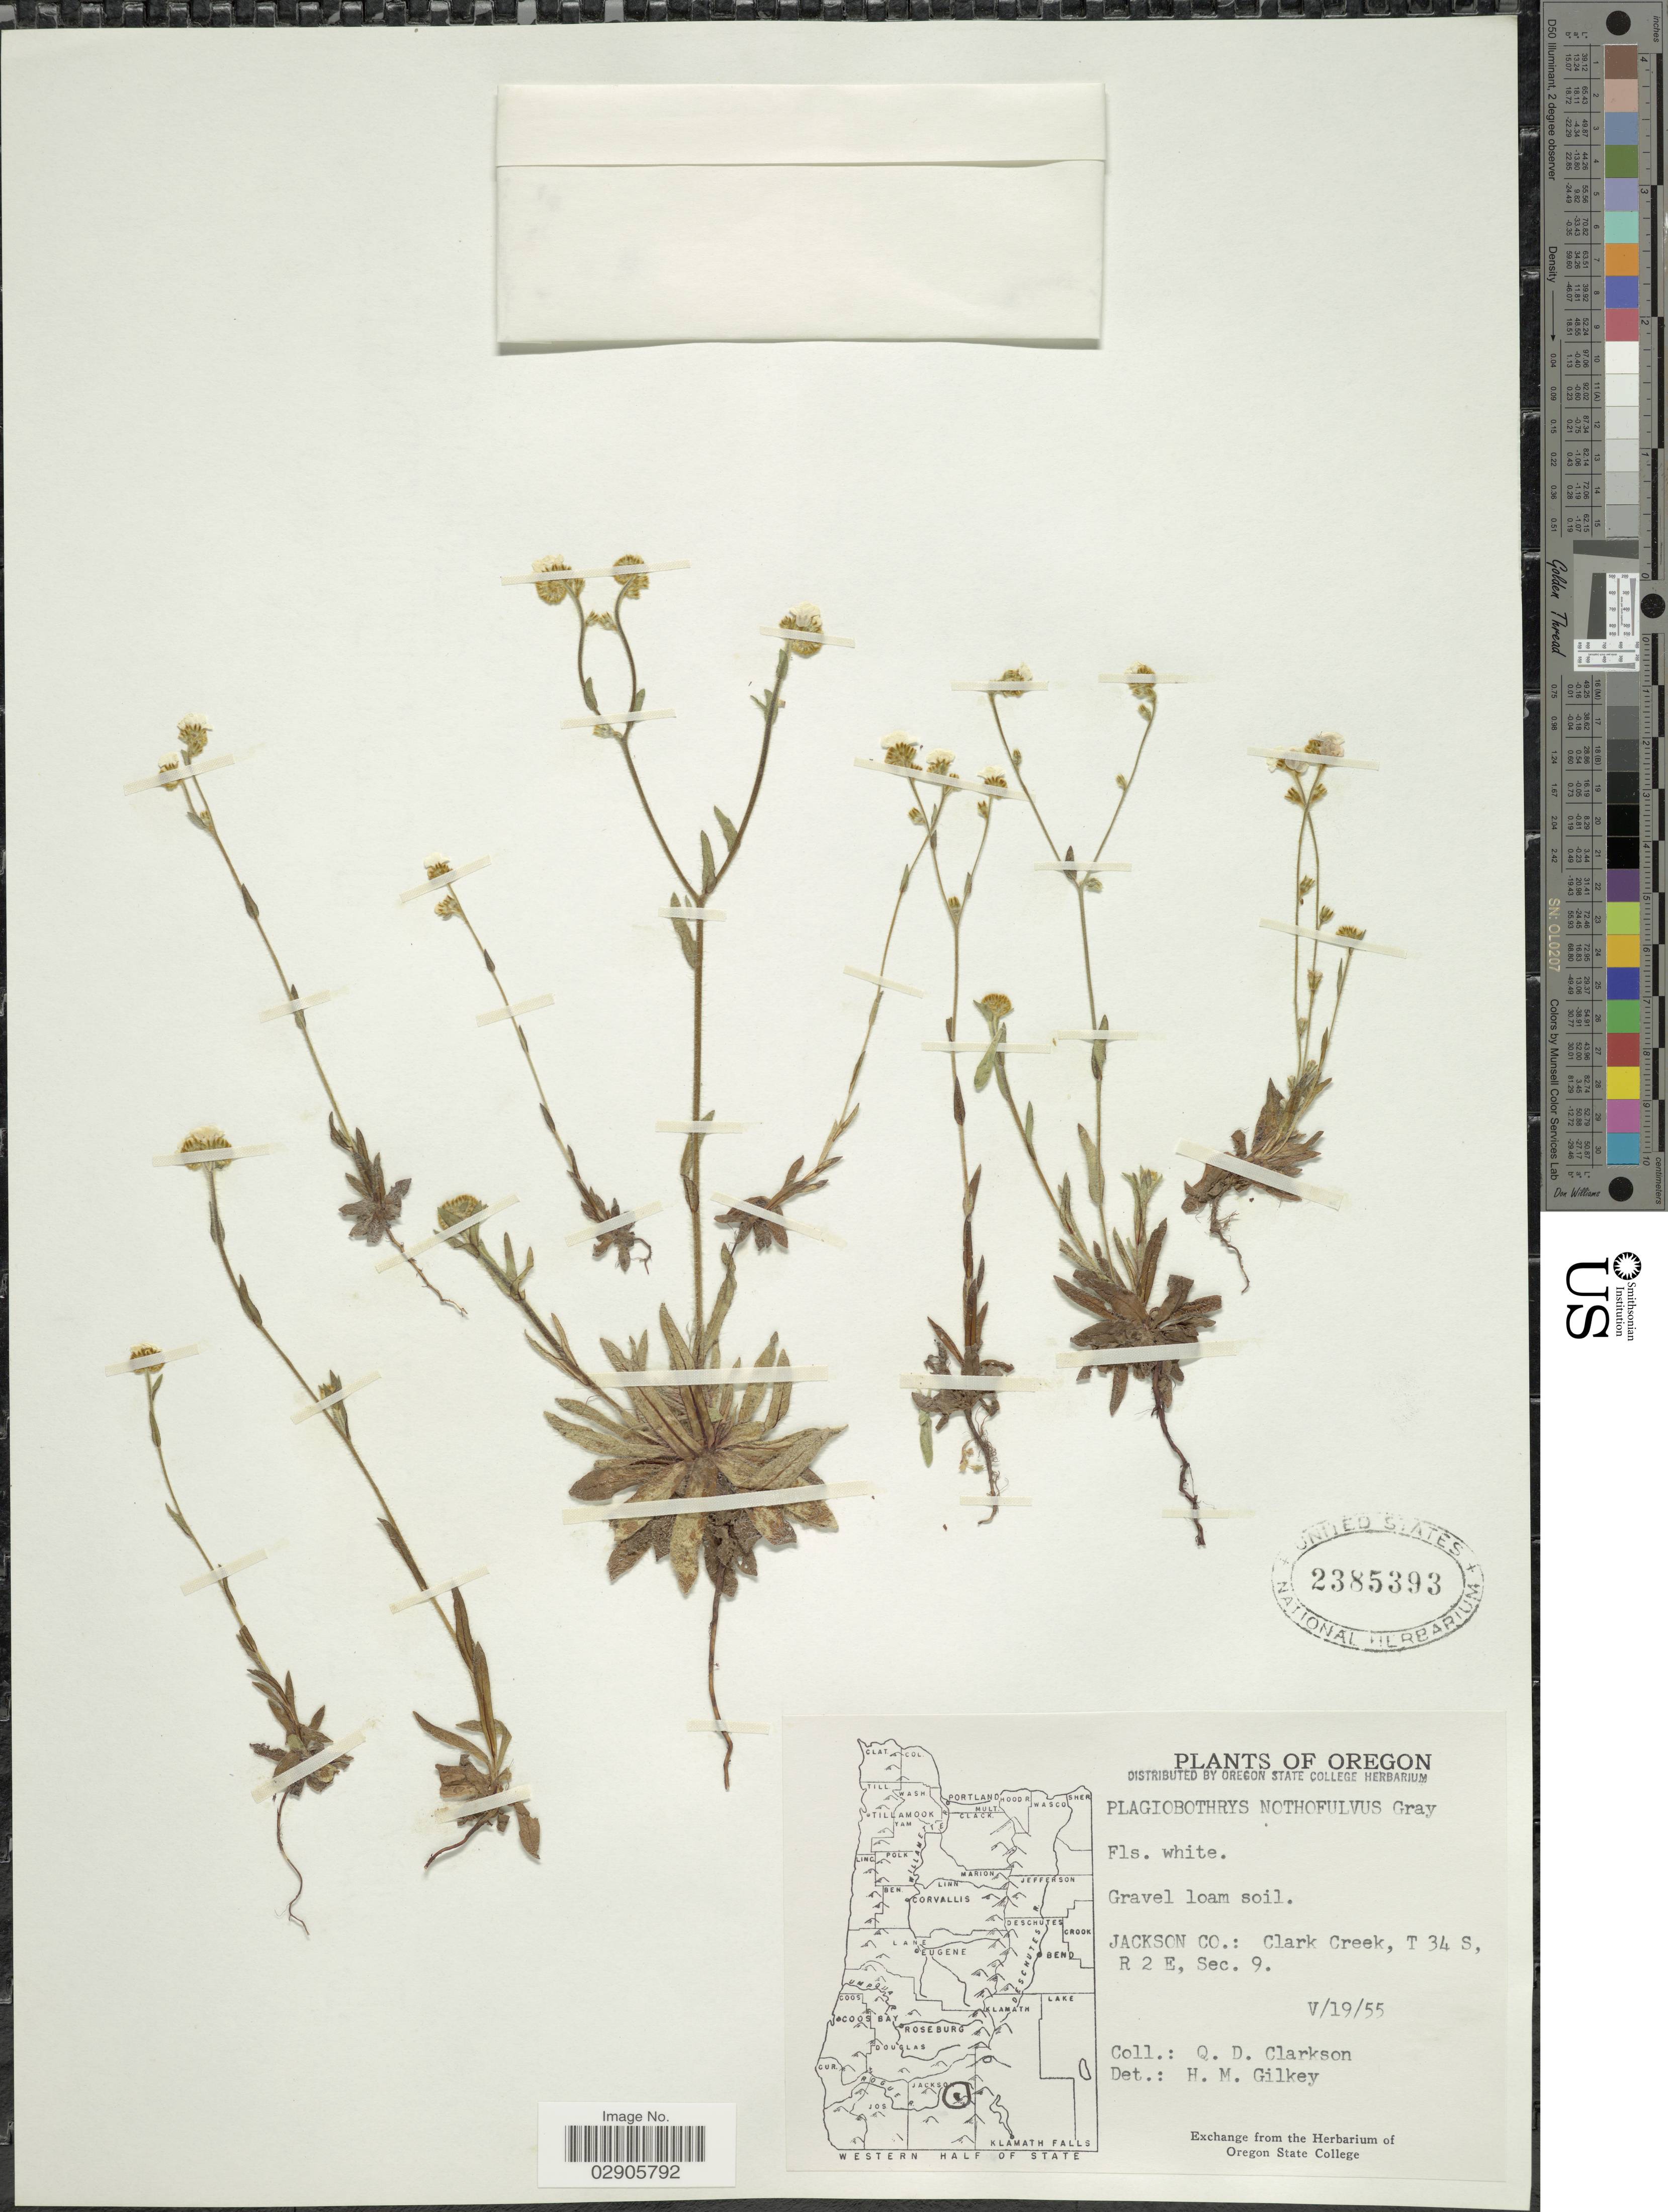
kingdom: Plantae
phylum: Tracheophyta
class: Magnoliopsida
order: Boraginales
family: Boraginaceae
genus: Plagiobothrys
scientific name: Plagiobothrys nothofulvus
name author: (A. Gray) A. Gray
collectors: Q. Clarkson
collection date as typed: Transcribed d/m/y: 19/5/55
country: United States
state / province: Oregon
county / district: Jackson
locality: Jackson Co.: Clark Creek, T 34 S, R 2 E, Sec. 9.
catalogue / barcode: US 2385393